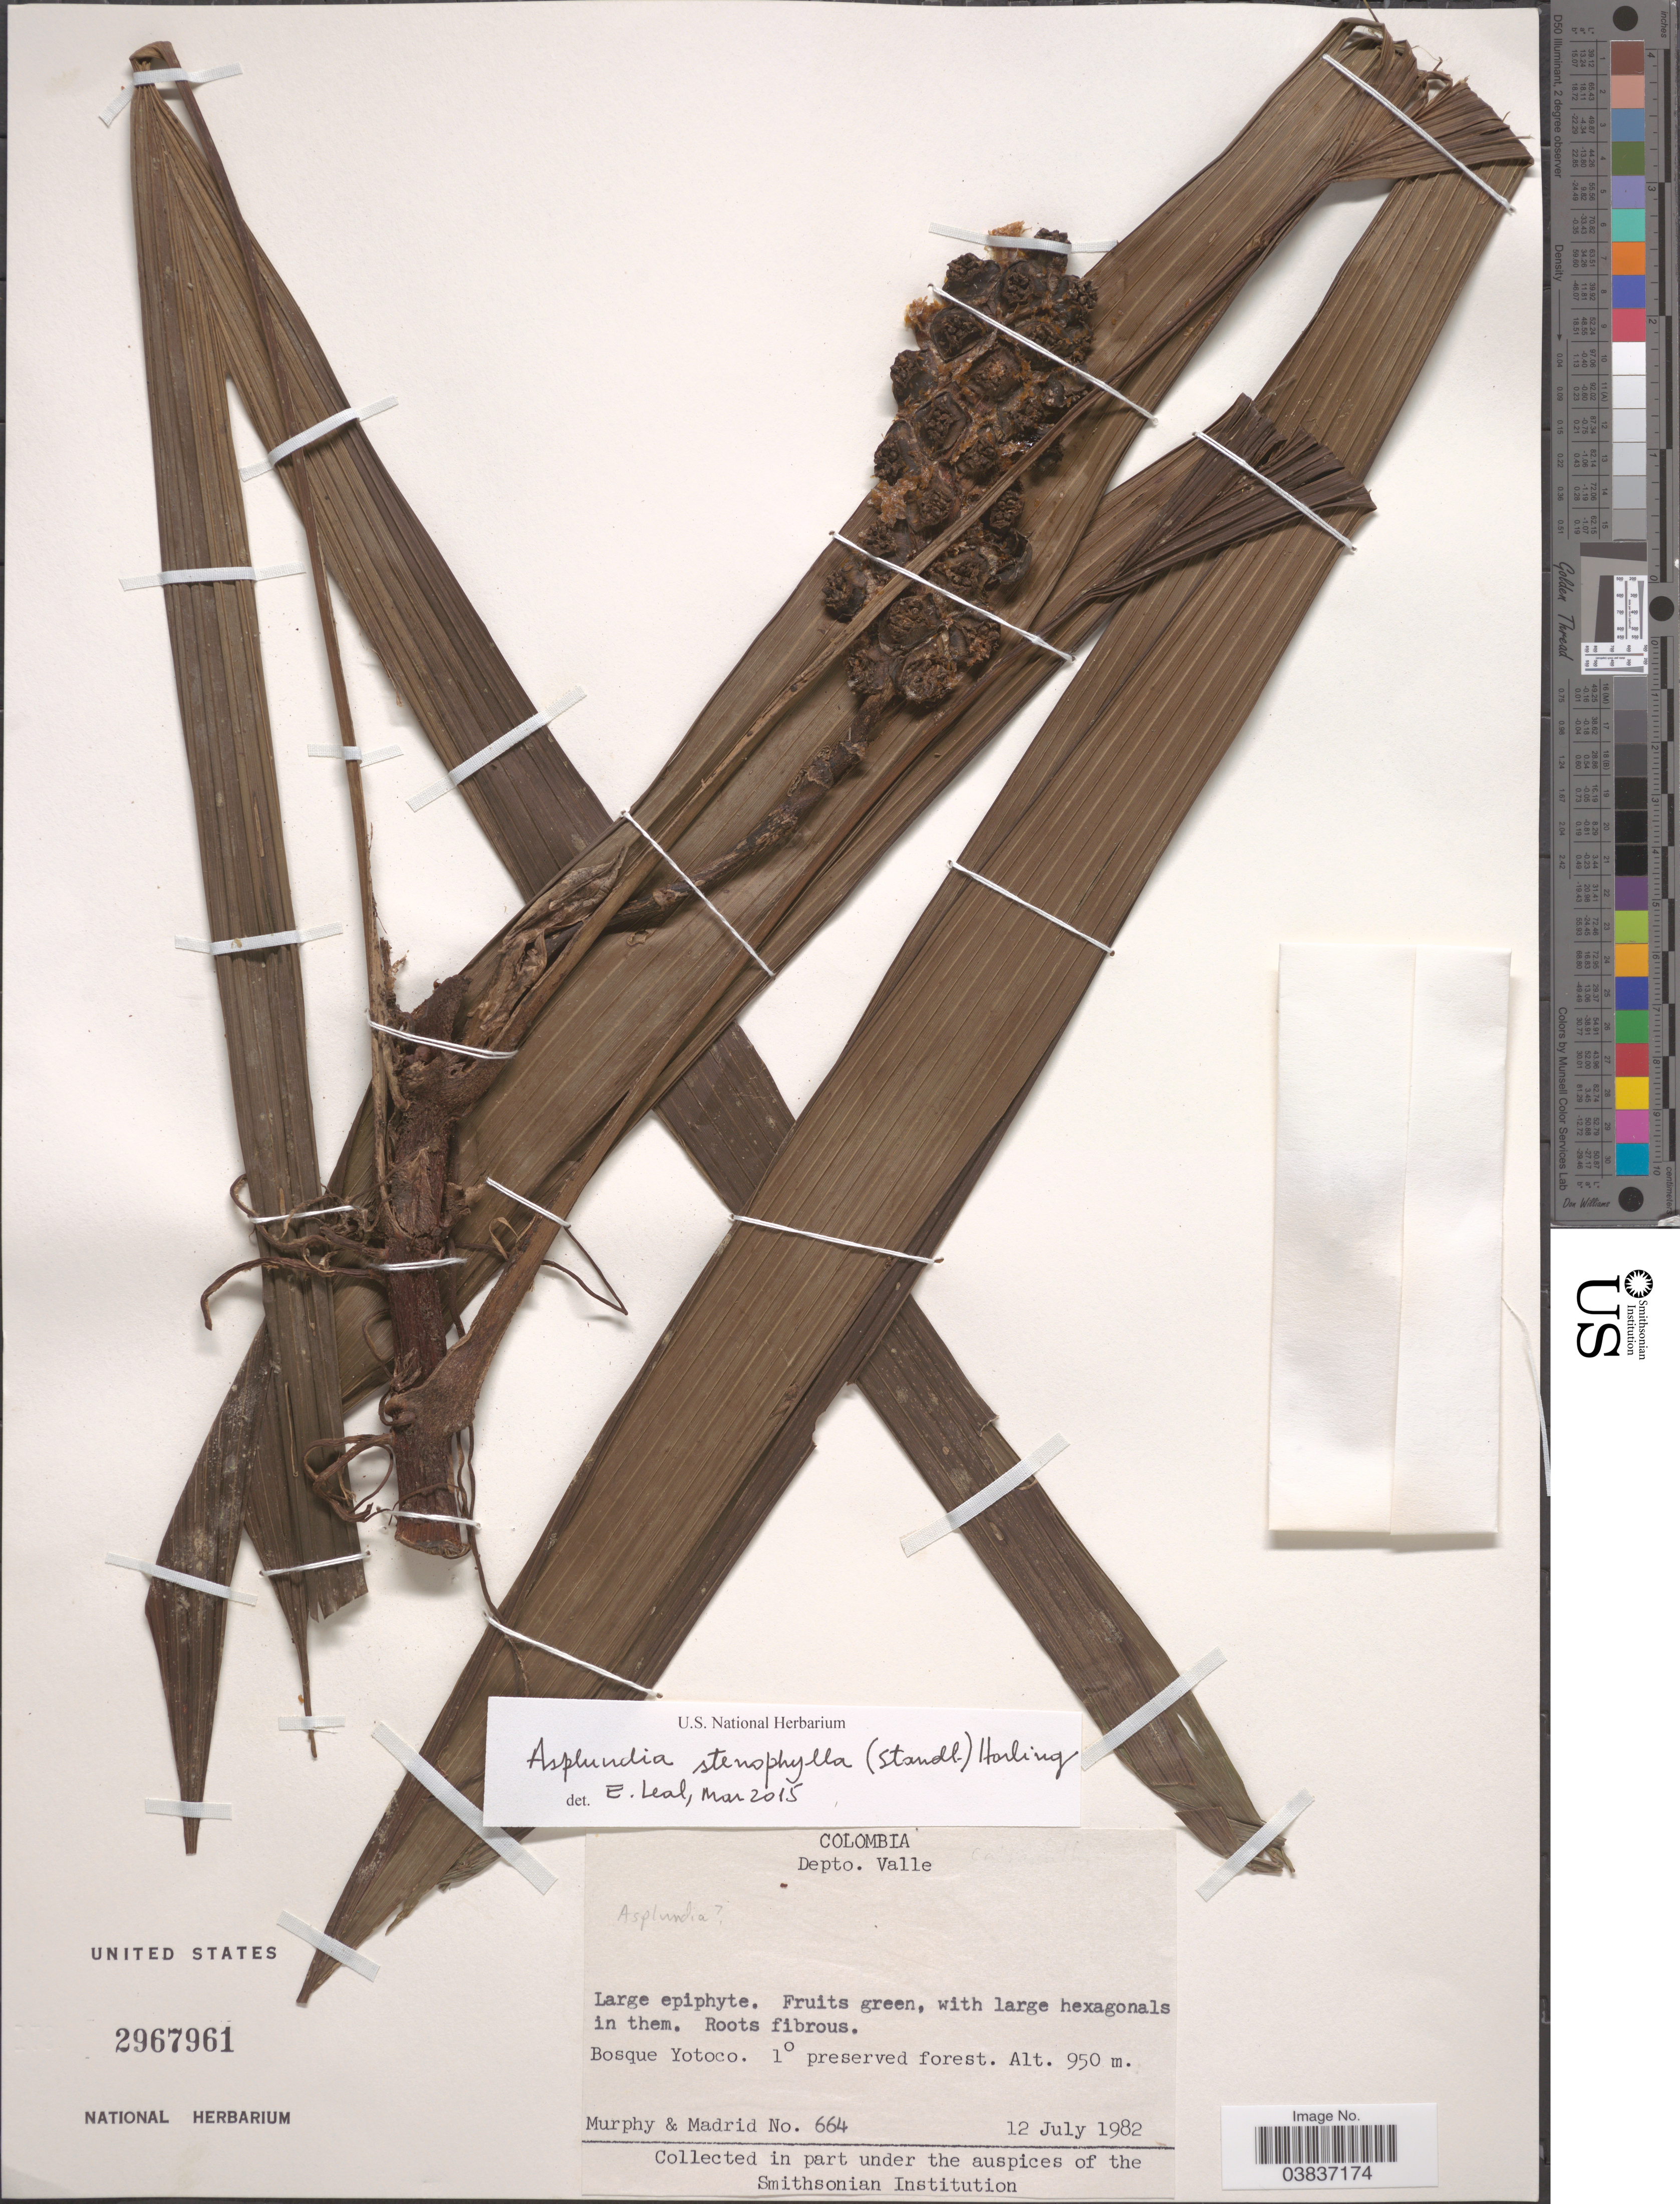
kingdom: Plantae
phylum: Tracheophyta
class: Liliopsida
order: Pandanales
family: Cyclanthaceae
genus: Asplundia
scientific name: Asplundia stenophylla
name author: (Standl.) Harling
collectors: -. Murphy & -. Madrid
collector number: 664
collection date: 1982-07-12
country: Colombia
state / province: Valle del Cauca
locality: Depto. Valle. Bosque Yotoco.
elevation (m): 950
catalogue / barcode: US 2967961